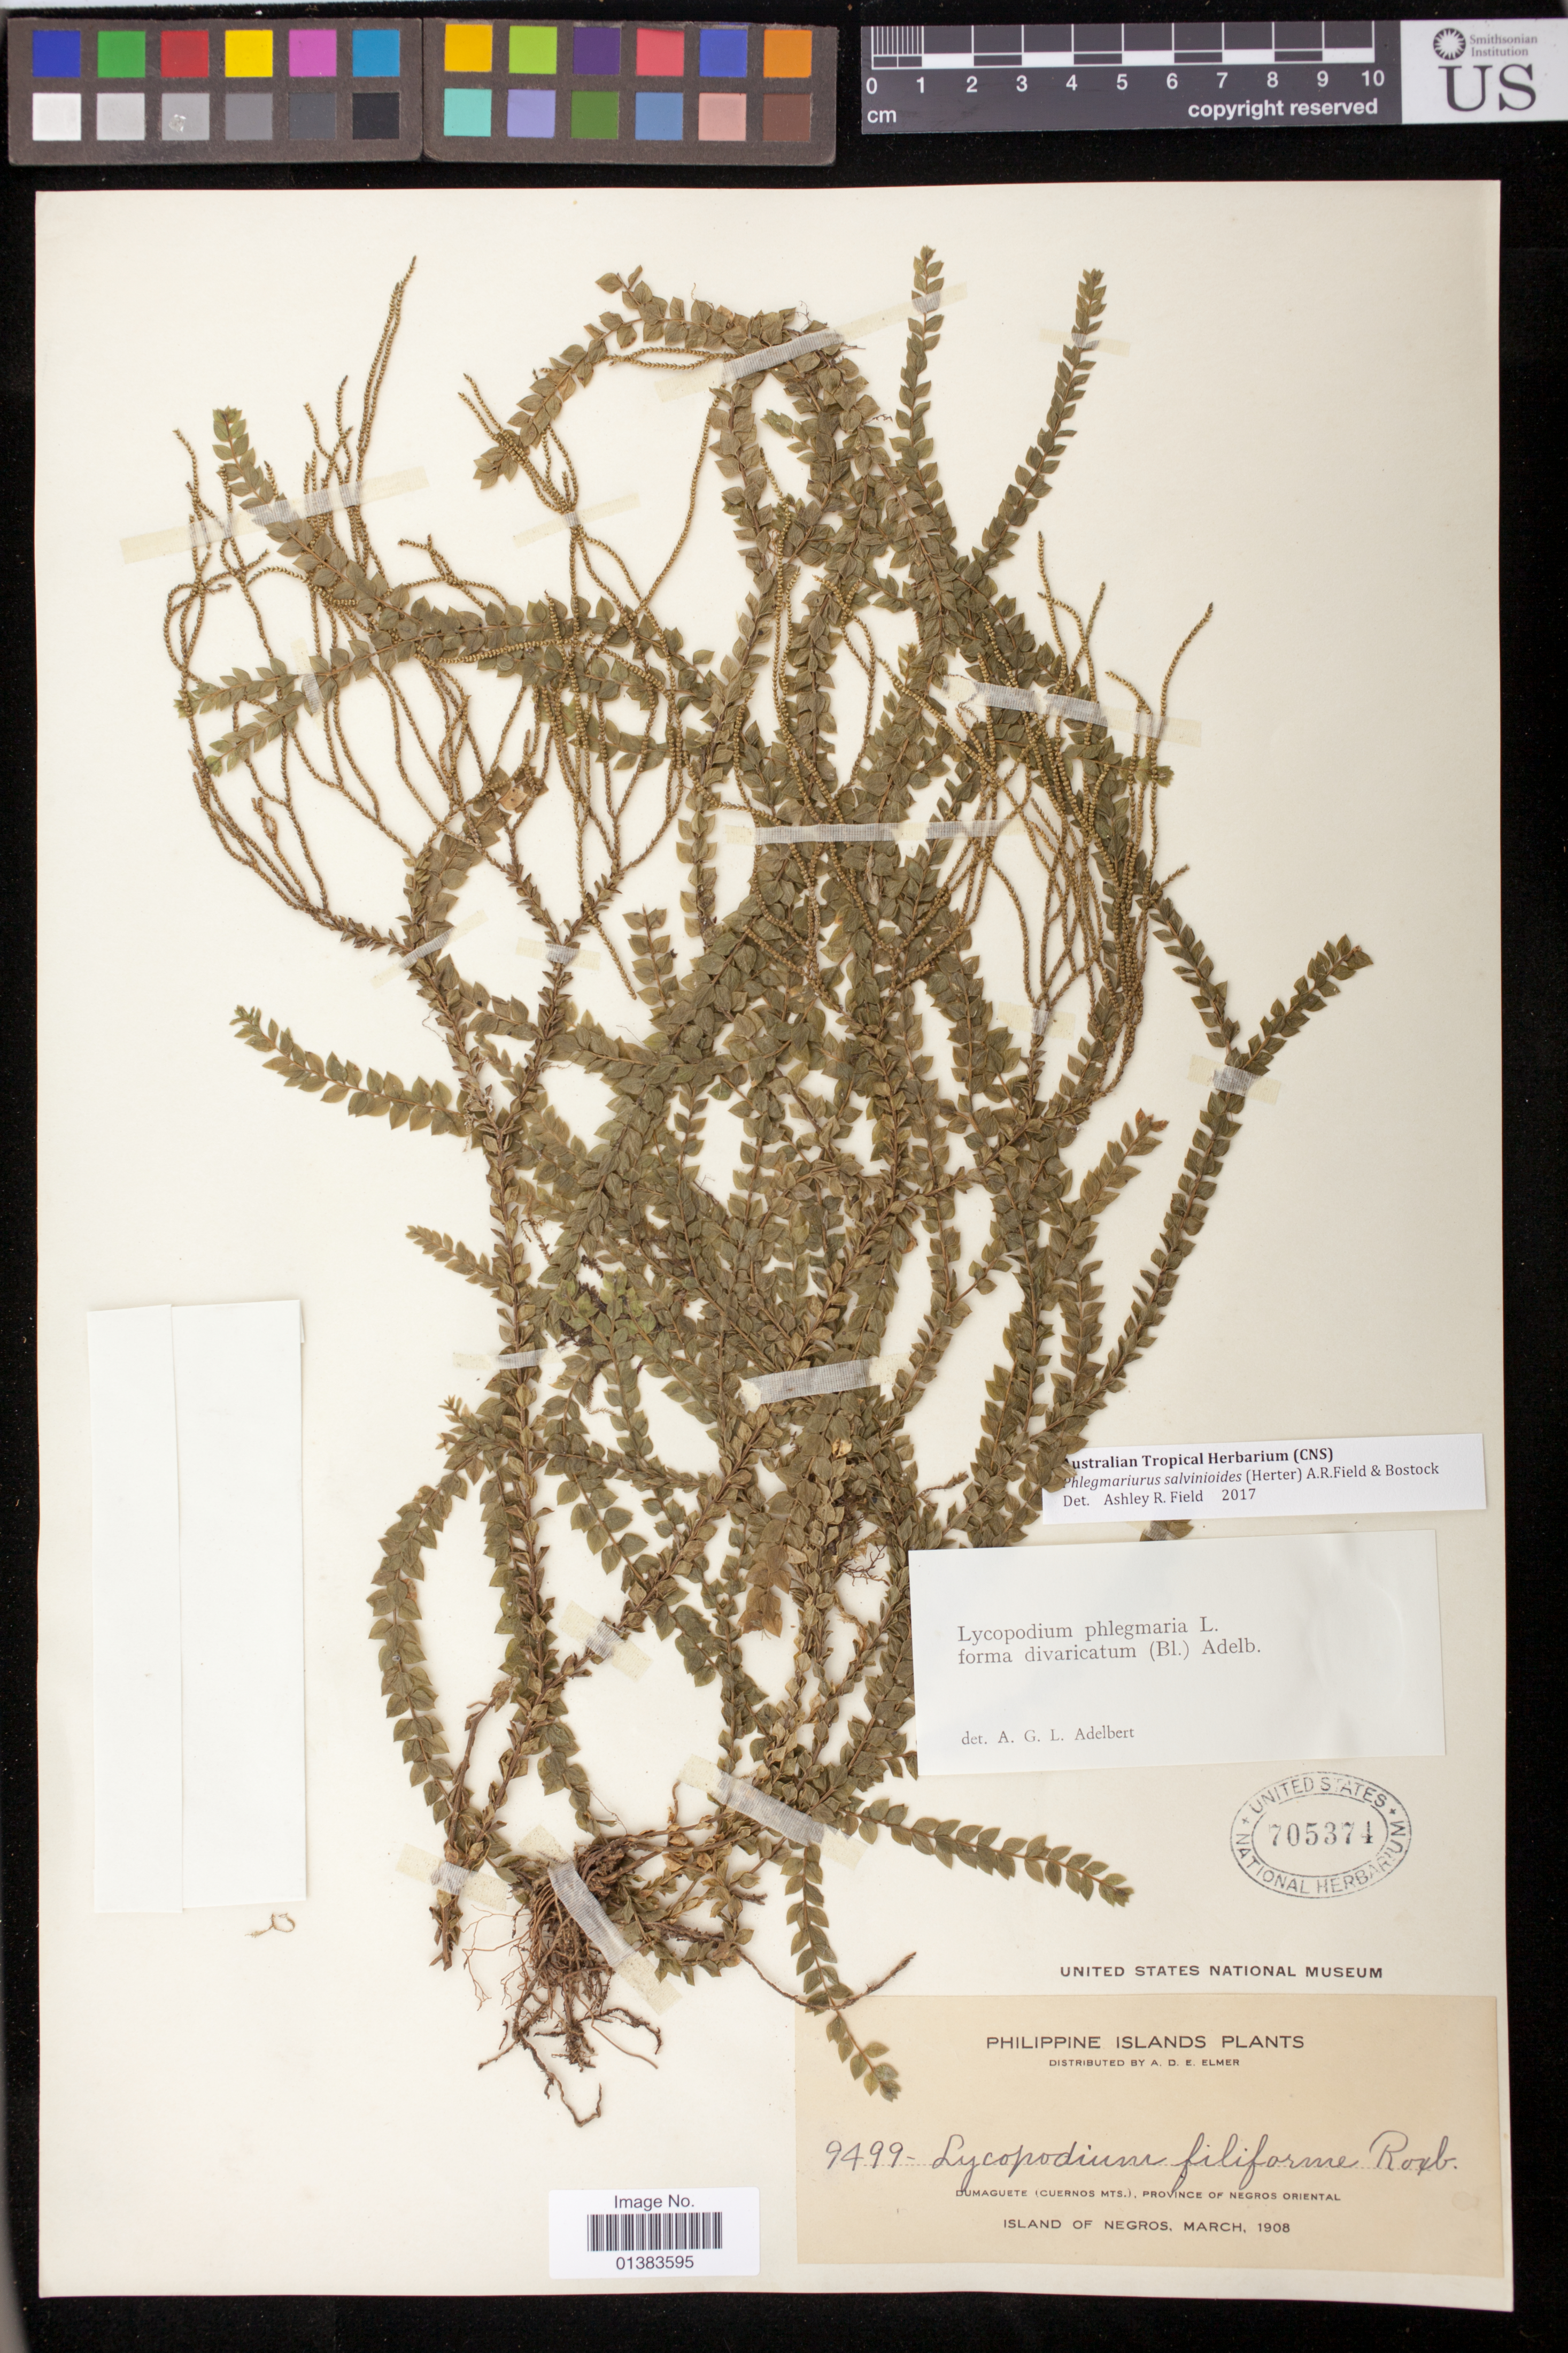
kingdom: Plantae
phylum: Tracheophyta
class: Lycopodiopsida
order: Lycopodiales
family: Lycopodiaceae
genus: Urostachys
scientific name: Urostachys salvinioides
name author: Herter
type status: Isosyntype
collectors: A. D. E. Elmer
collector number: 9499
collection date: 1908-03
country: Philippines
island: Negros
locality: Dumaguete (Cuernos Mts.), Province of Negros Oriental, Island of Negros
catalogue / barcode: US 705374